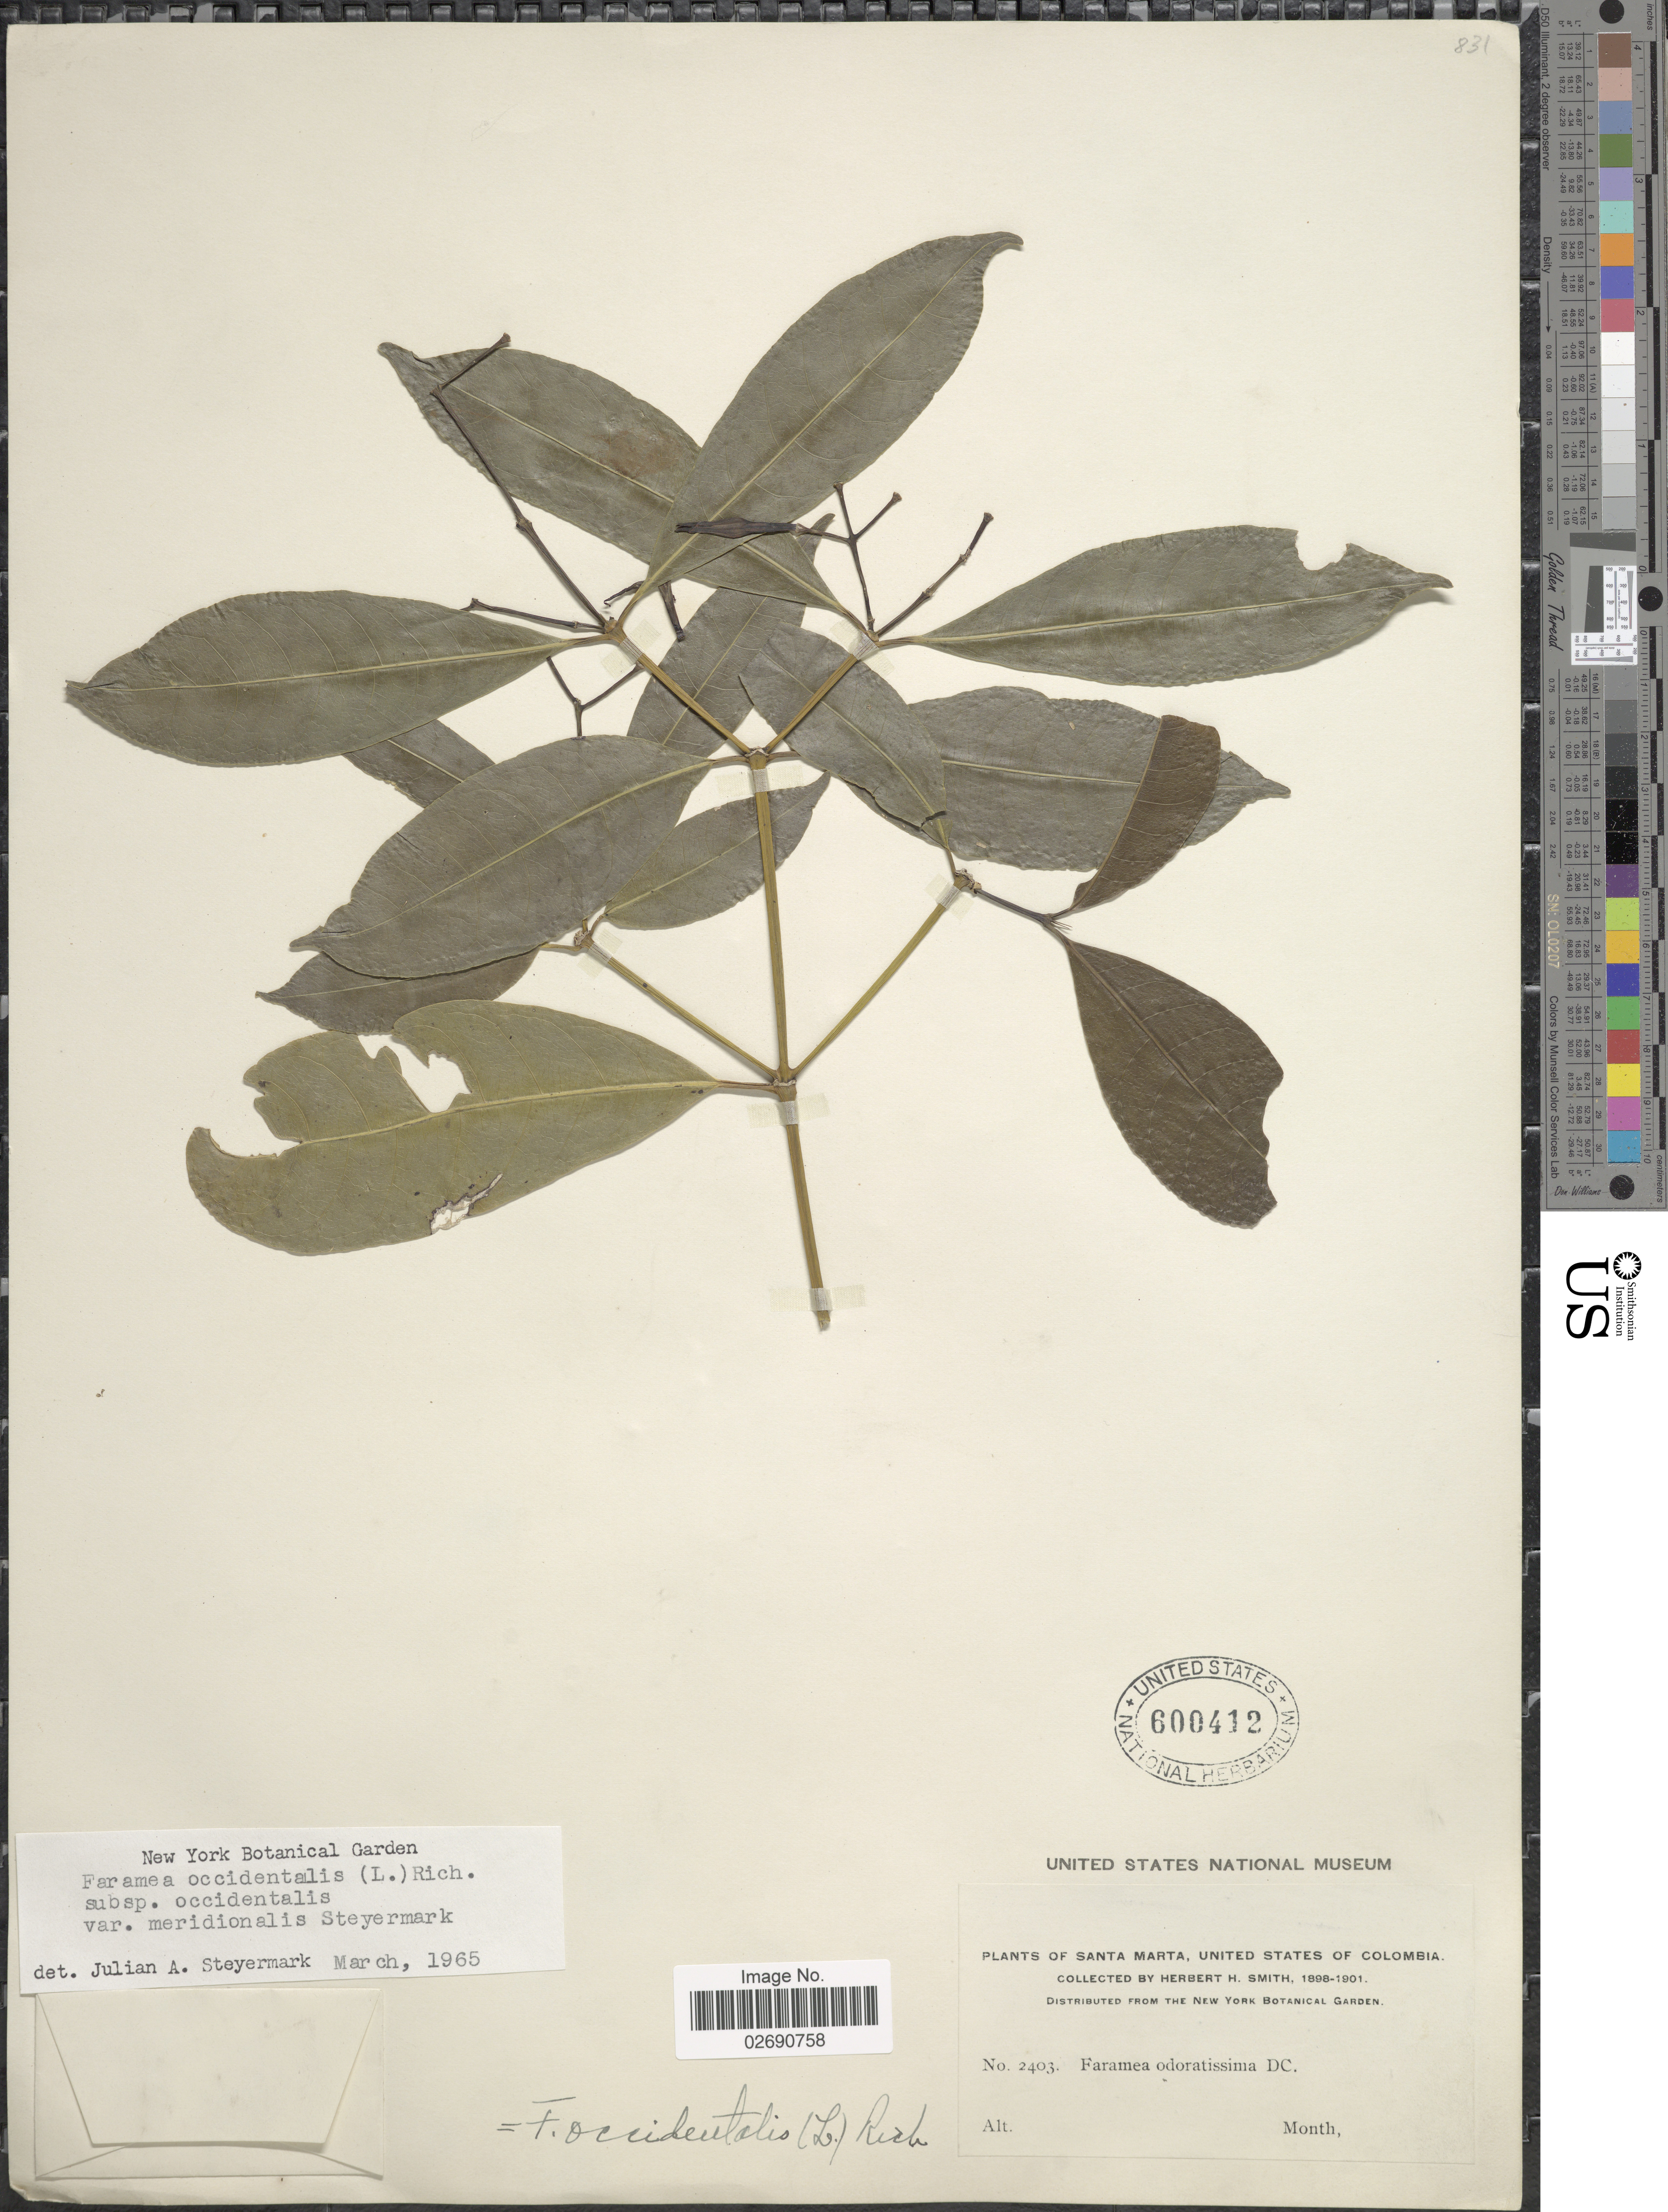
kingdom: Plantae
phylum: Tracheophyta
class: Magnoliopsida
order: Gentianales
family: Rubiaceae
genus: Faramea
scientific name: Faramea occidentalis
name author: (L.) A. Rich.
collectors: Herbert H. Smith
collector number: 2403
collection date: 1898/1901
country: Colombia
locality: Santa Marta, United States of Colombia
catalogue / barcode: US 600412